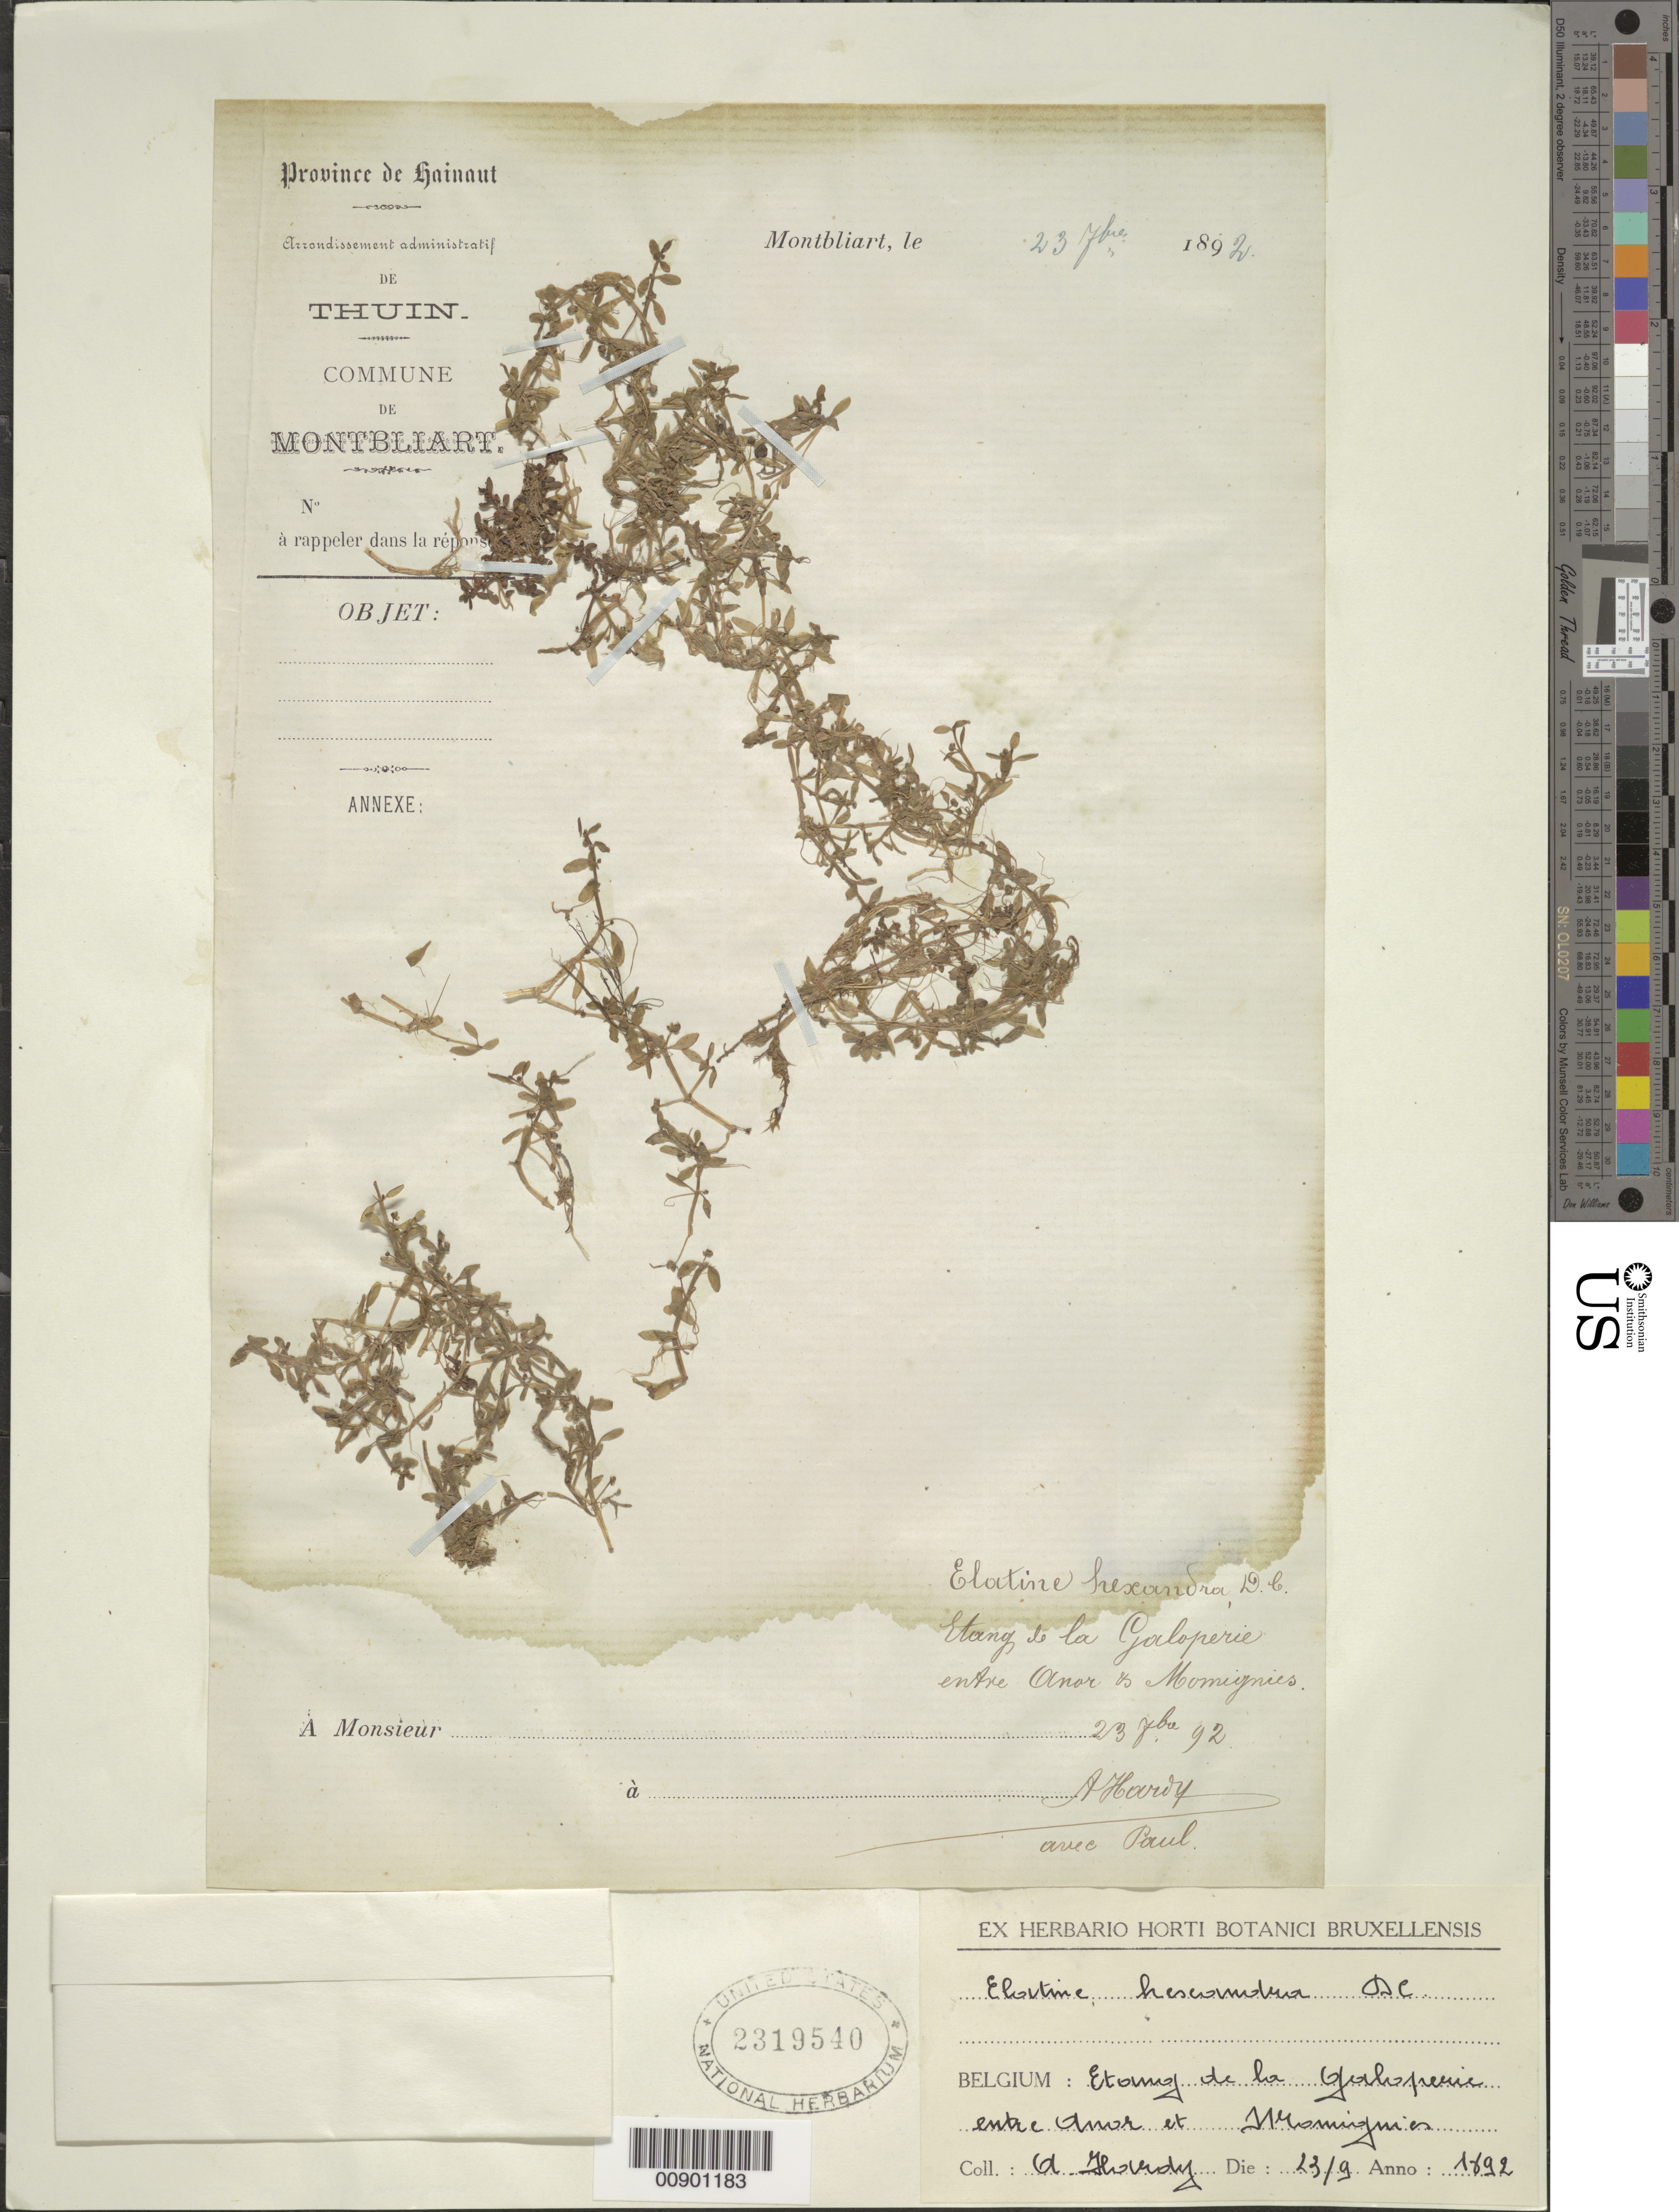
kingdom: Plantae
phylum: Tracheophyta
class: Magnoliopsida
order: Malpighiales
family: Elatinaceae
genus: Elatine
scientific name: Elatine hexandra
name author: DC.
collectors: A. Hardy & P. Hardy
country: Belgium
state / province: Wallonia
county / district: Hainaut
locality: Thuin, Montbliart, between Anor and Momignie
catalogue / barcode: US 2319510